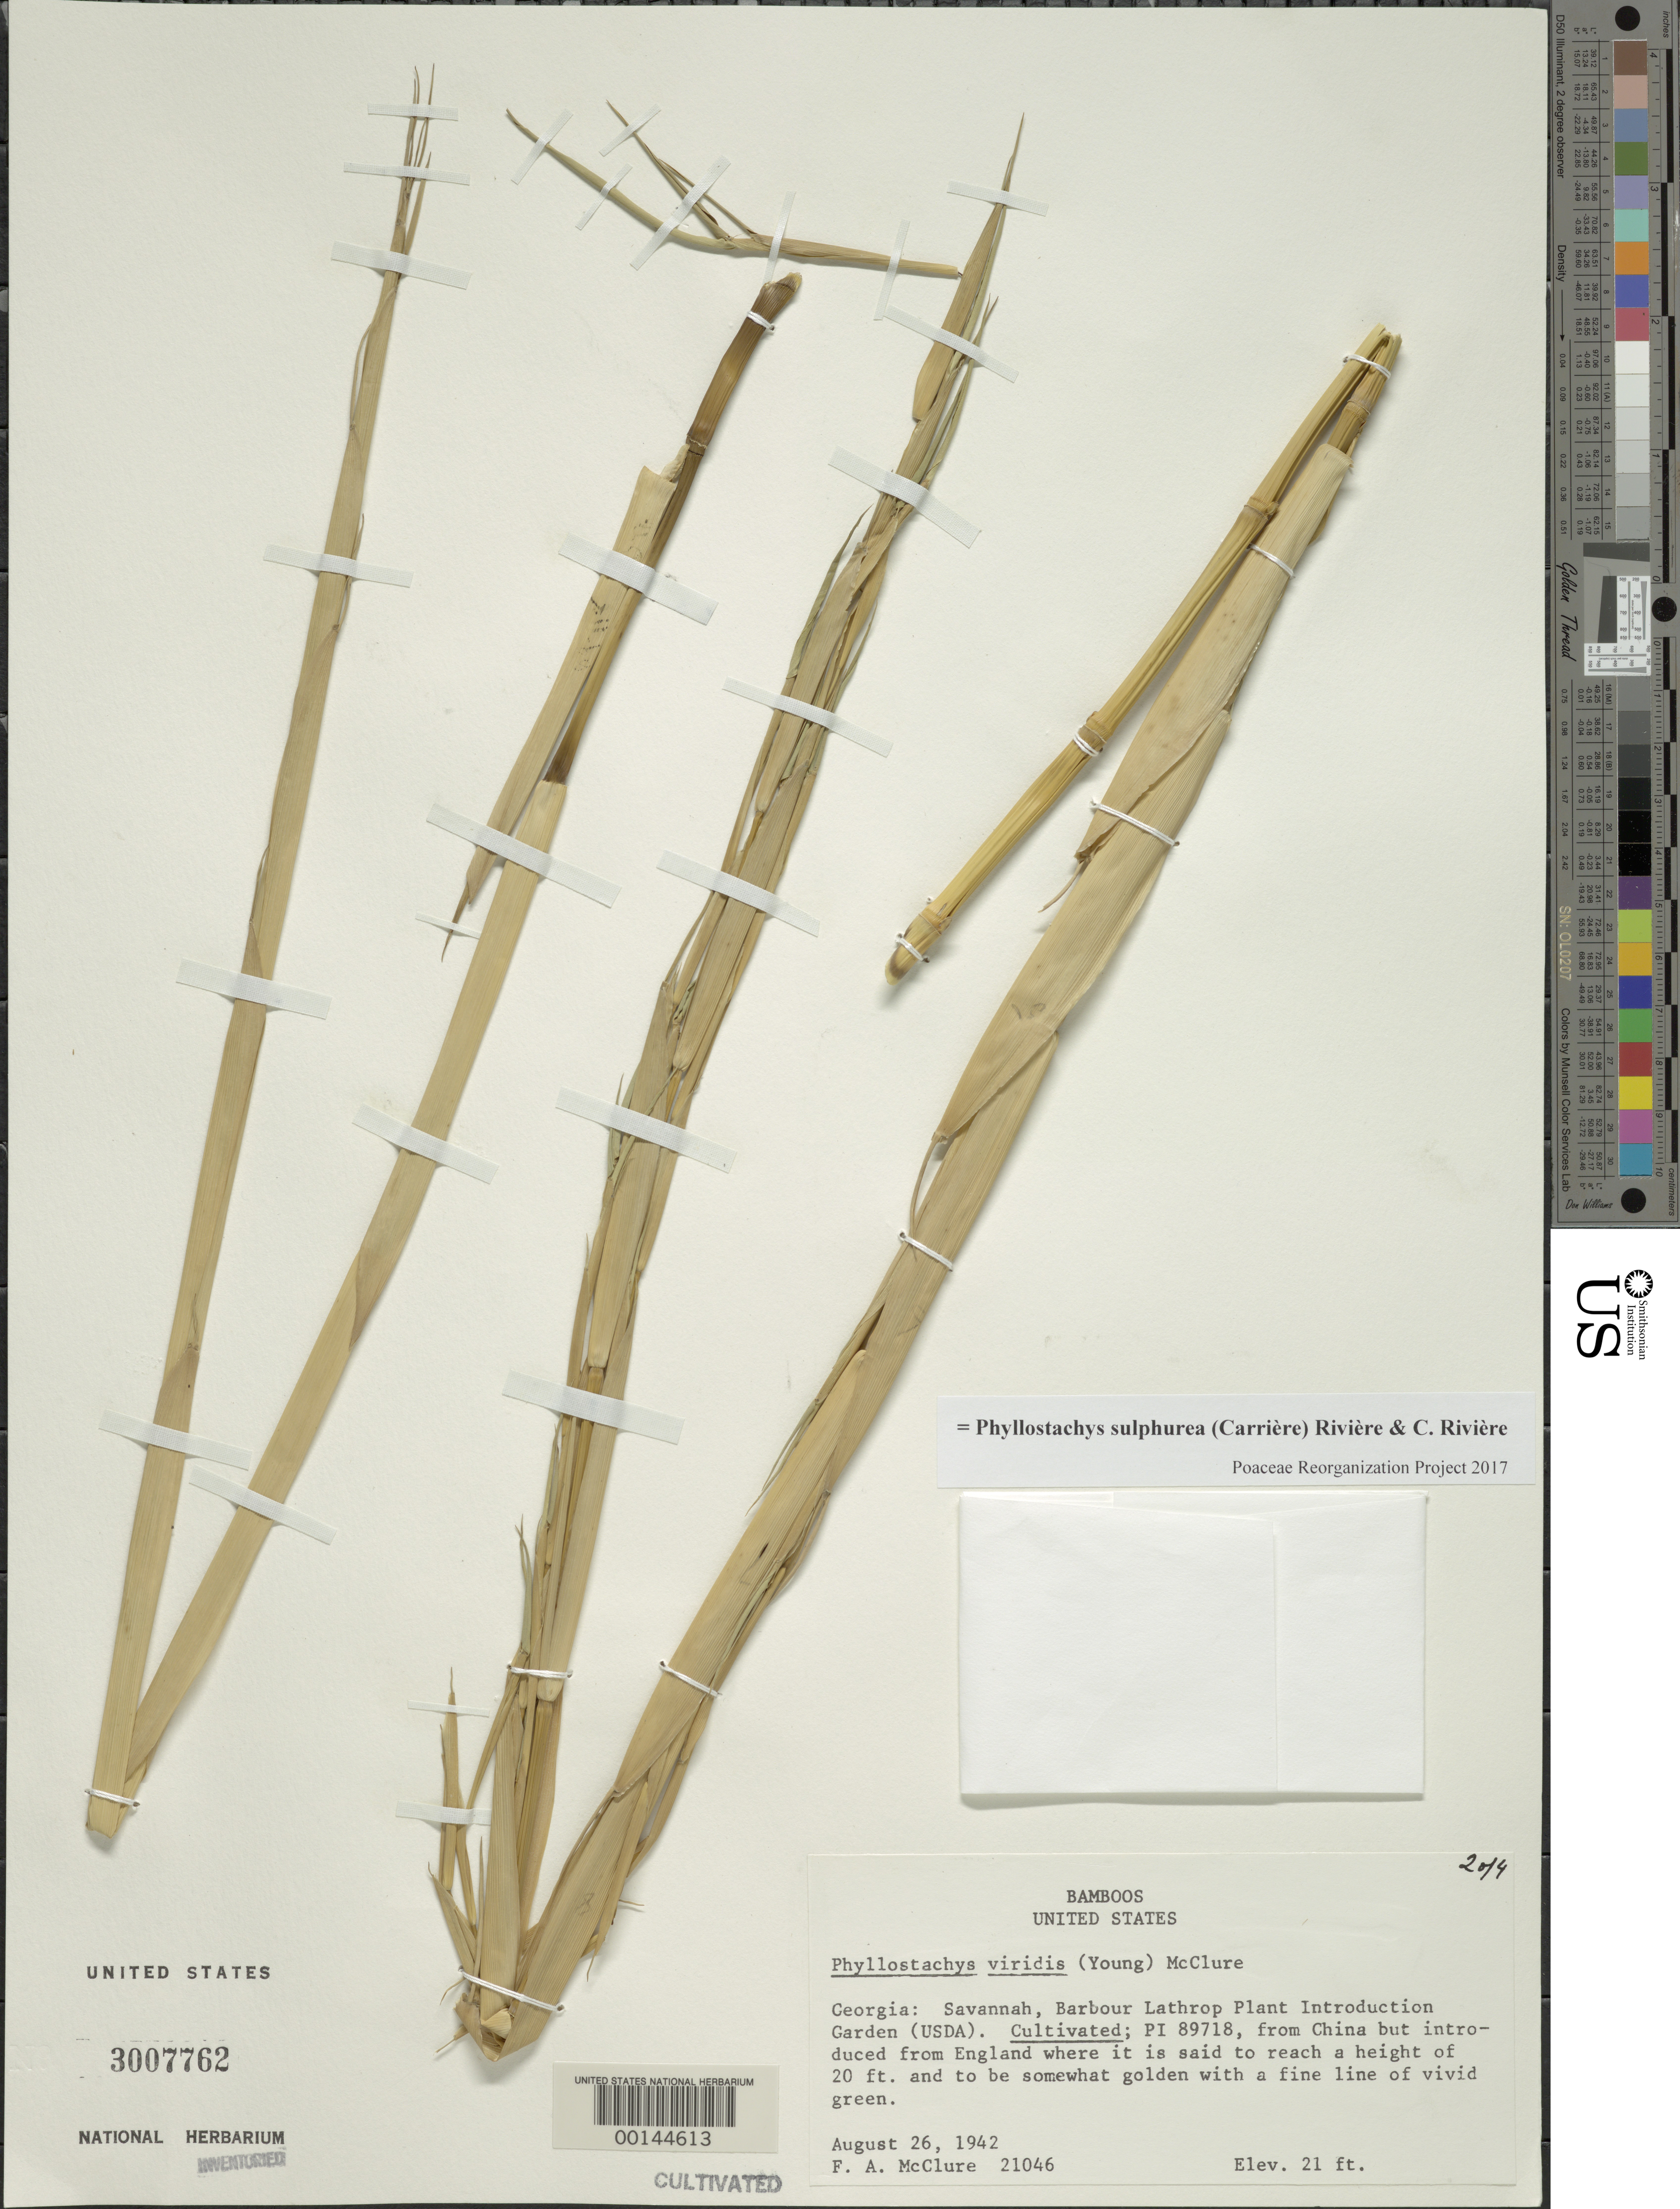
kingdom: Plantae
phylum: Tracheophyta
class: Liliopsida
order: Poales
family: Poaceae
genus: Phyllostachys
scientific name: Phyllostachys sulphurea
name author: (Carrière) Rivière & C. Rivière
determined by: Poaceae Reorganization Project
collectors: F. A. McClure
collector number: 21046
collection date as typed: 26 Aug 1942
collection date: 1942-08-26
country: United States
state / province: Georgia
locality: Savannah, barbour lathrop p.i. garden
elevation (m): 6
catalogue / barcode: US 3007762